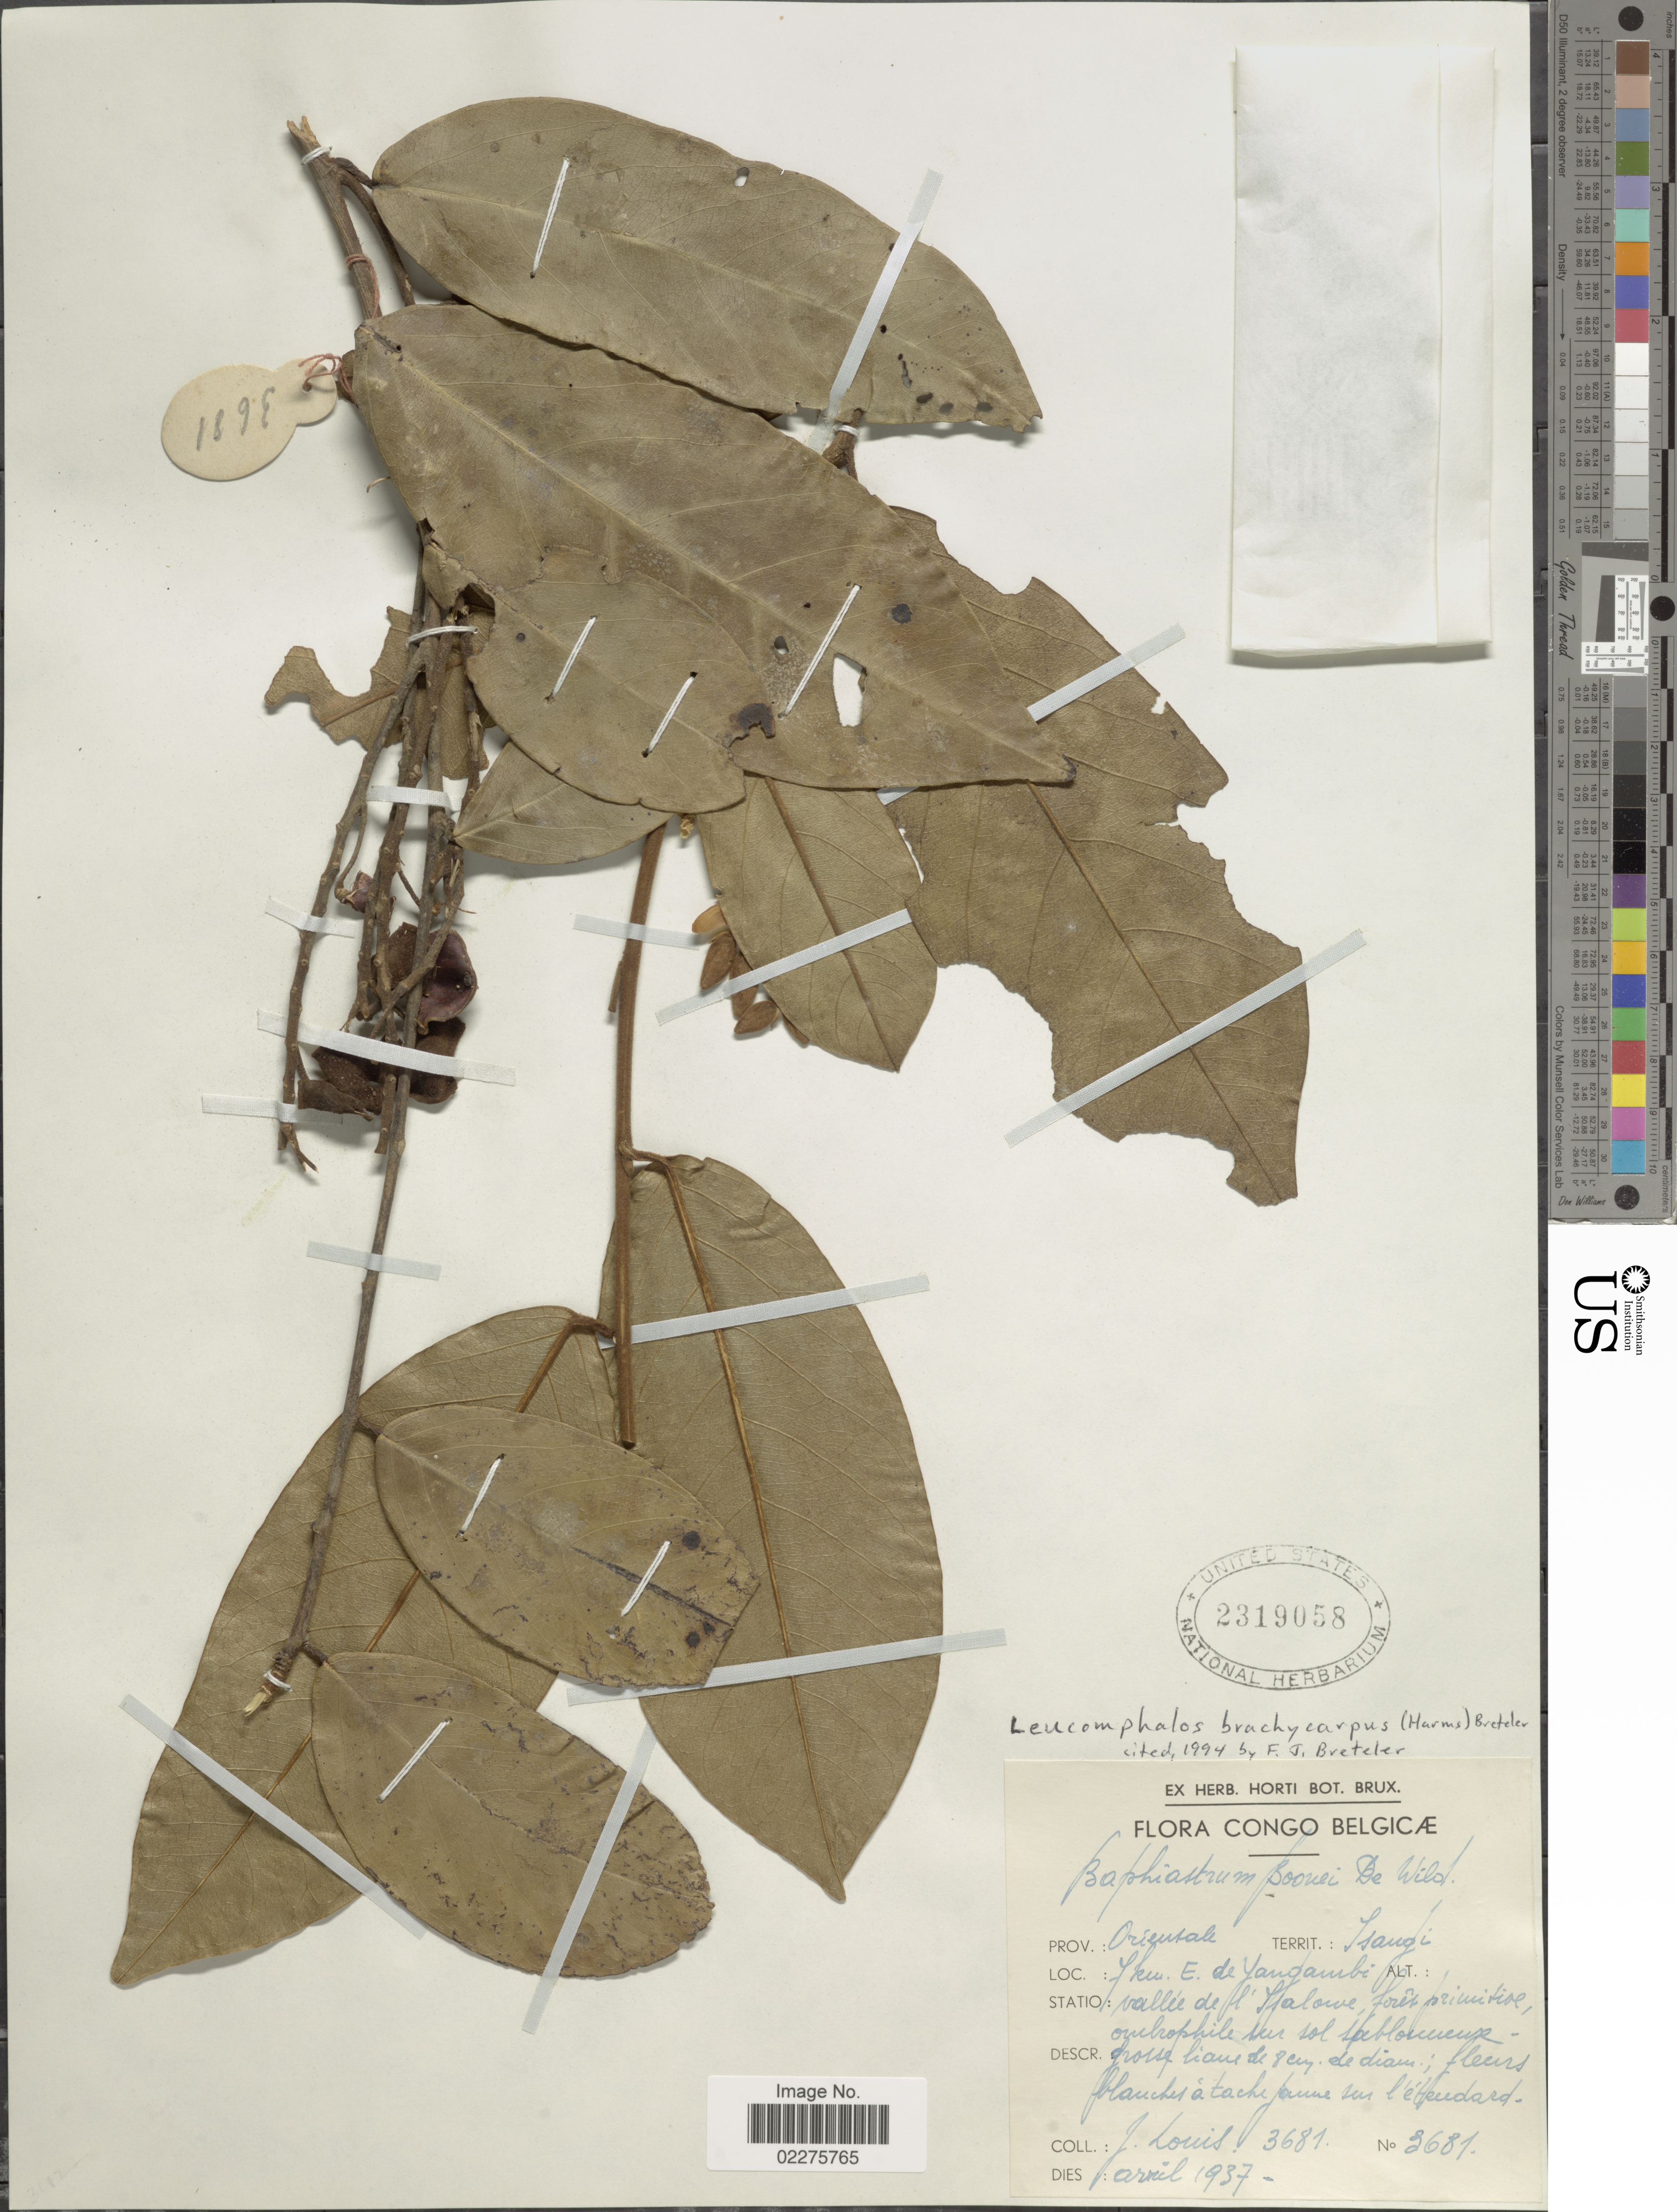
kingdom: Plantae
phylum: Tracheophyta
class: Magnoliopsida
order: Fabales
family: Fabaceae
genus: Baphiastrum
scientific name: Baphiastrum brachycarpum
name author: Harms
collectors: J. Louis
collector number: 3681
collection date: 1937-04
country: Congo, Democratic Republic of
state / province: Tshopo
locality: Territ.: Isangi 7 km. E. de Yangambi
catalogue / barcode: US 2319058